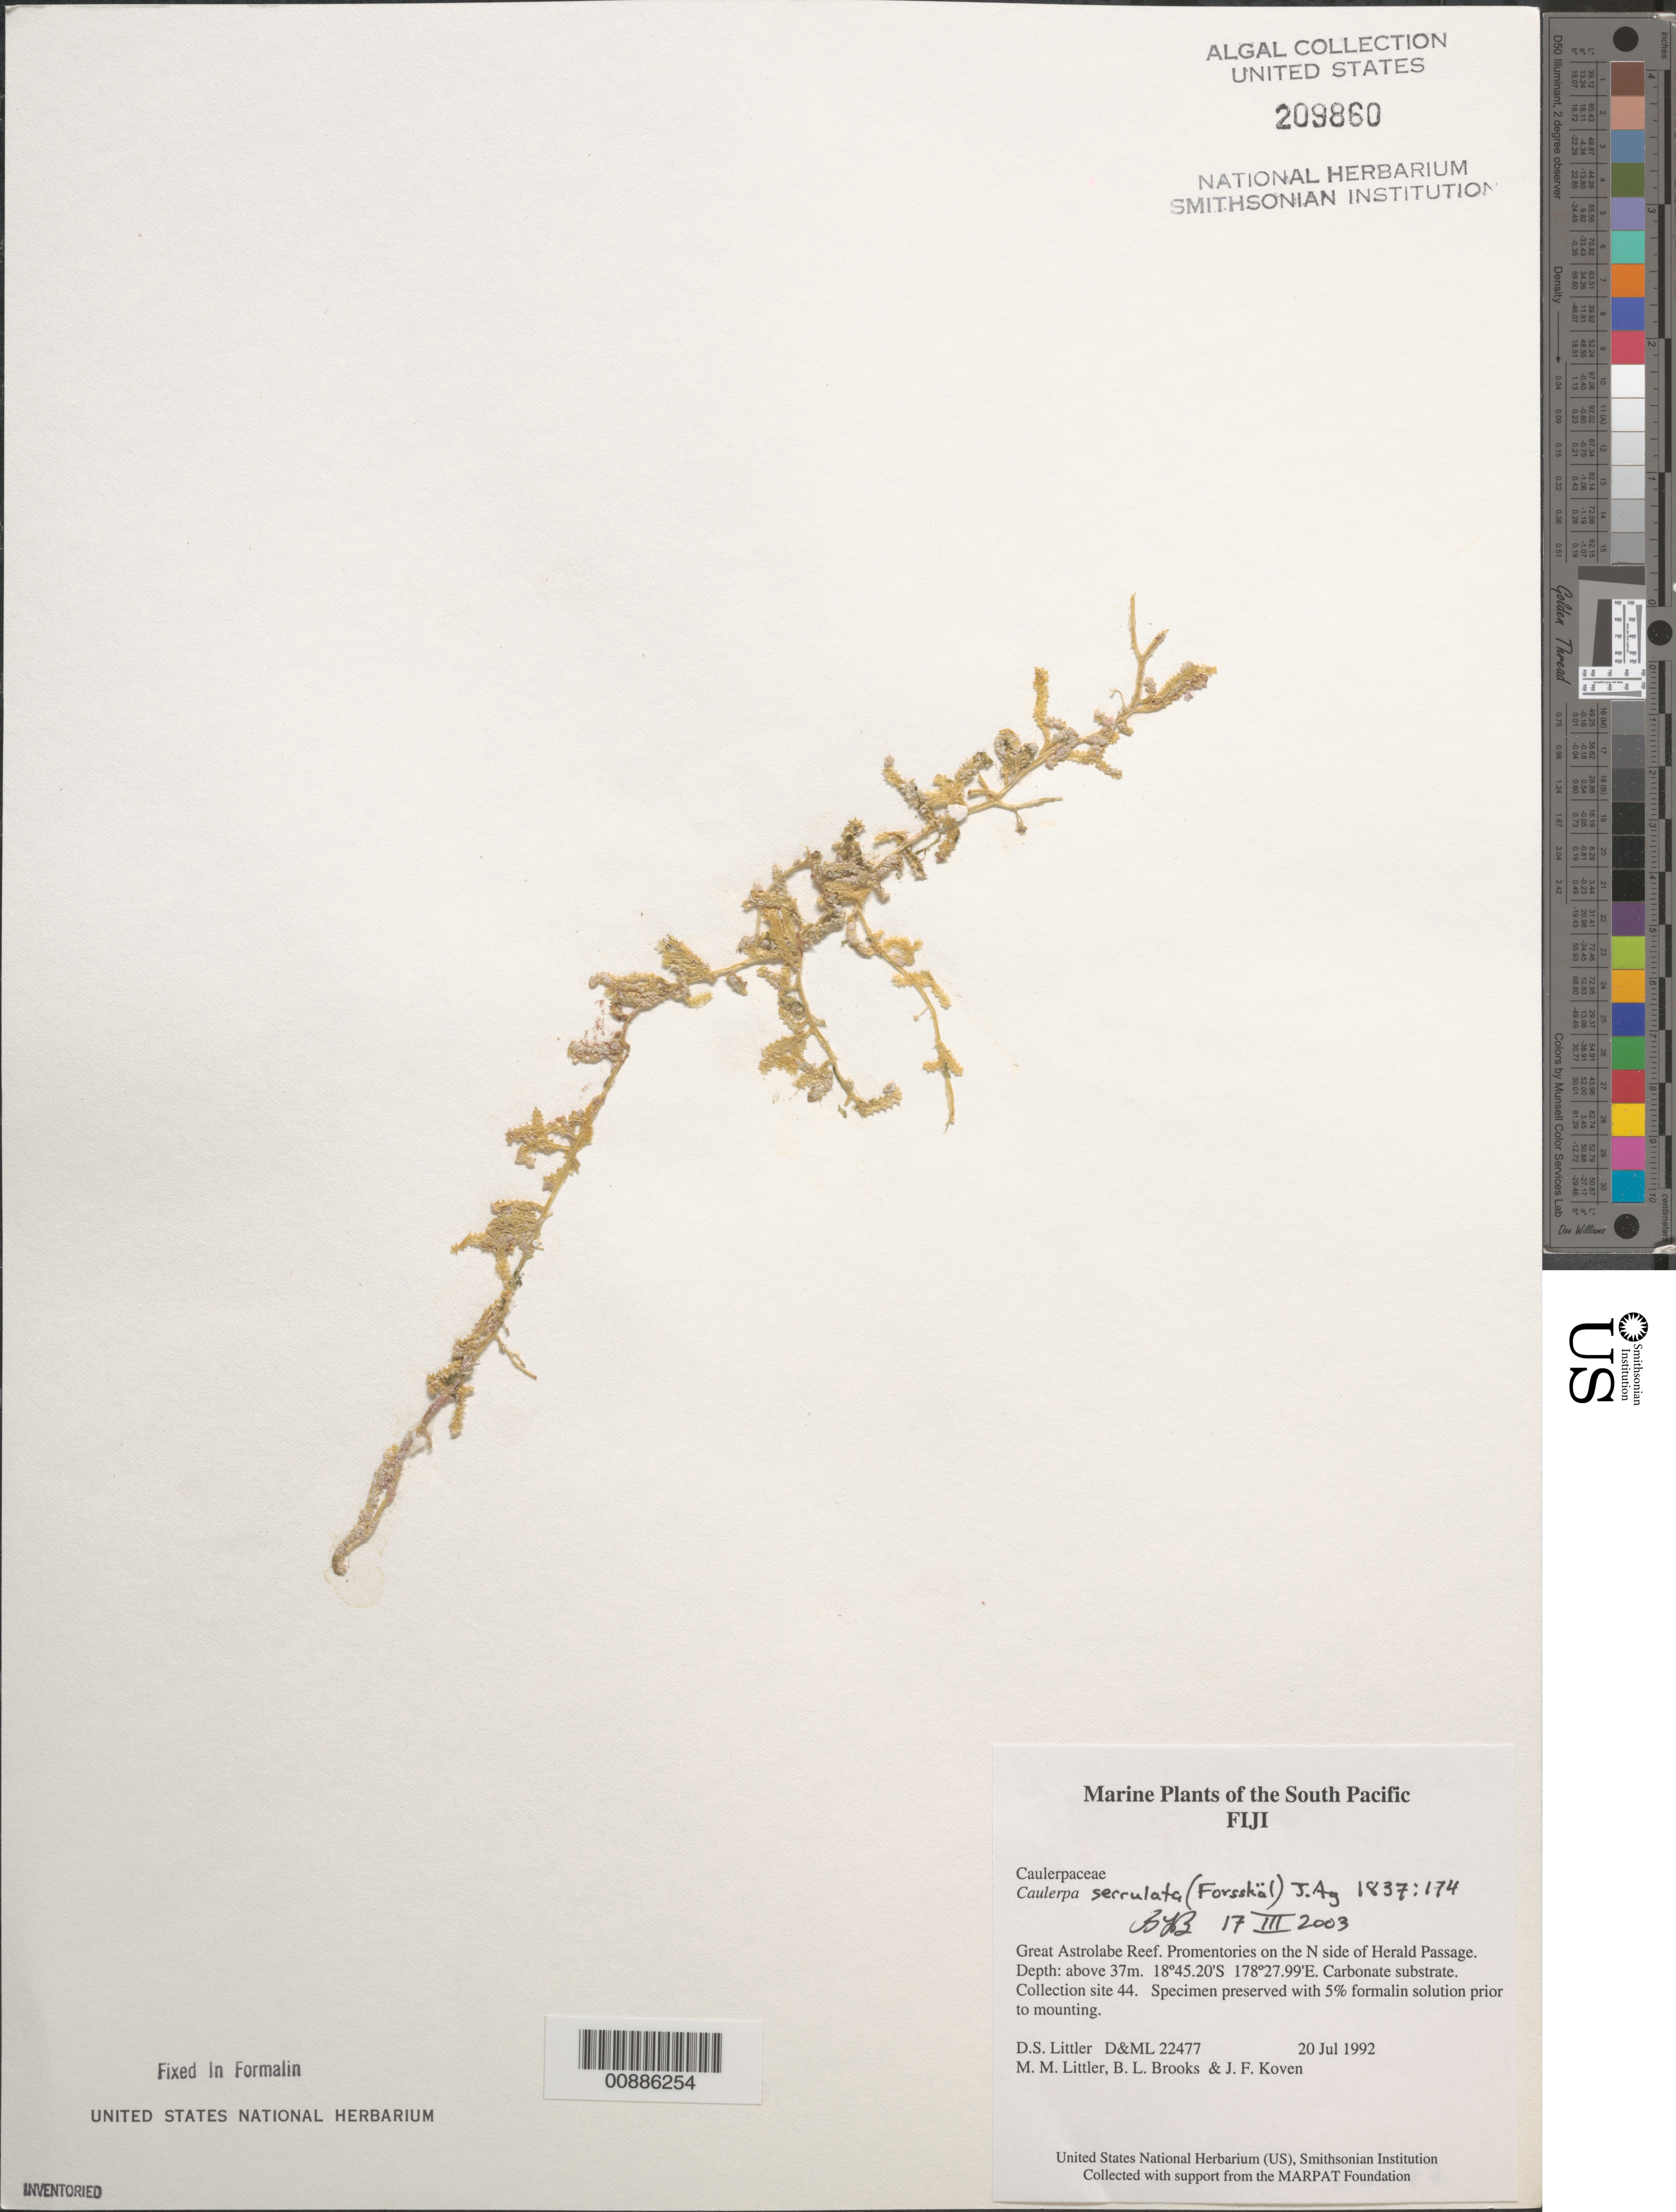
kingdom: Plantae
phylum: Chlorophyta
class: Ulvophyceae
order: Bryopsidales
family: Caulerpaceae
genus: Caulerpa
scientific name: Caulerpa serrulata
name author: (Forssk.) J. Agardh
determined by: Brooks, B. L., (BOT), Smithsonian Institution - National Museum of Natural History (UNITED STATES)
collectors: D. S. Littler, M. M. Littler, B. Brooks & J. Koven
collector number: D&ML 22477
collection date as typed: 20 Jul 1992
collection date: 1992-07-20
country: Fiji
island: Great Astrolabe Reef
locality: Great Astrolabe Reef, cave area on north side of Herald Passage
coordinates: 18 45.39'S, 178 27.99'E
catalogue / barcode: US 209860